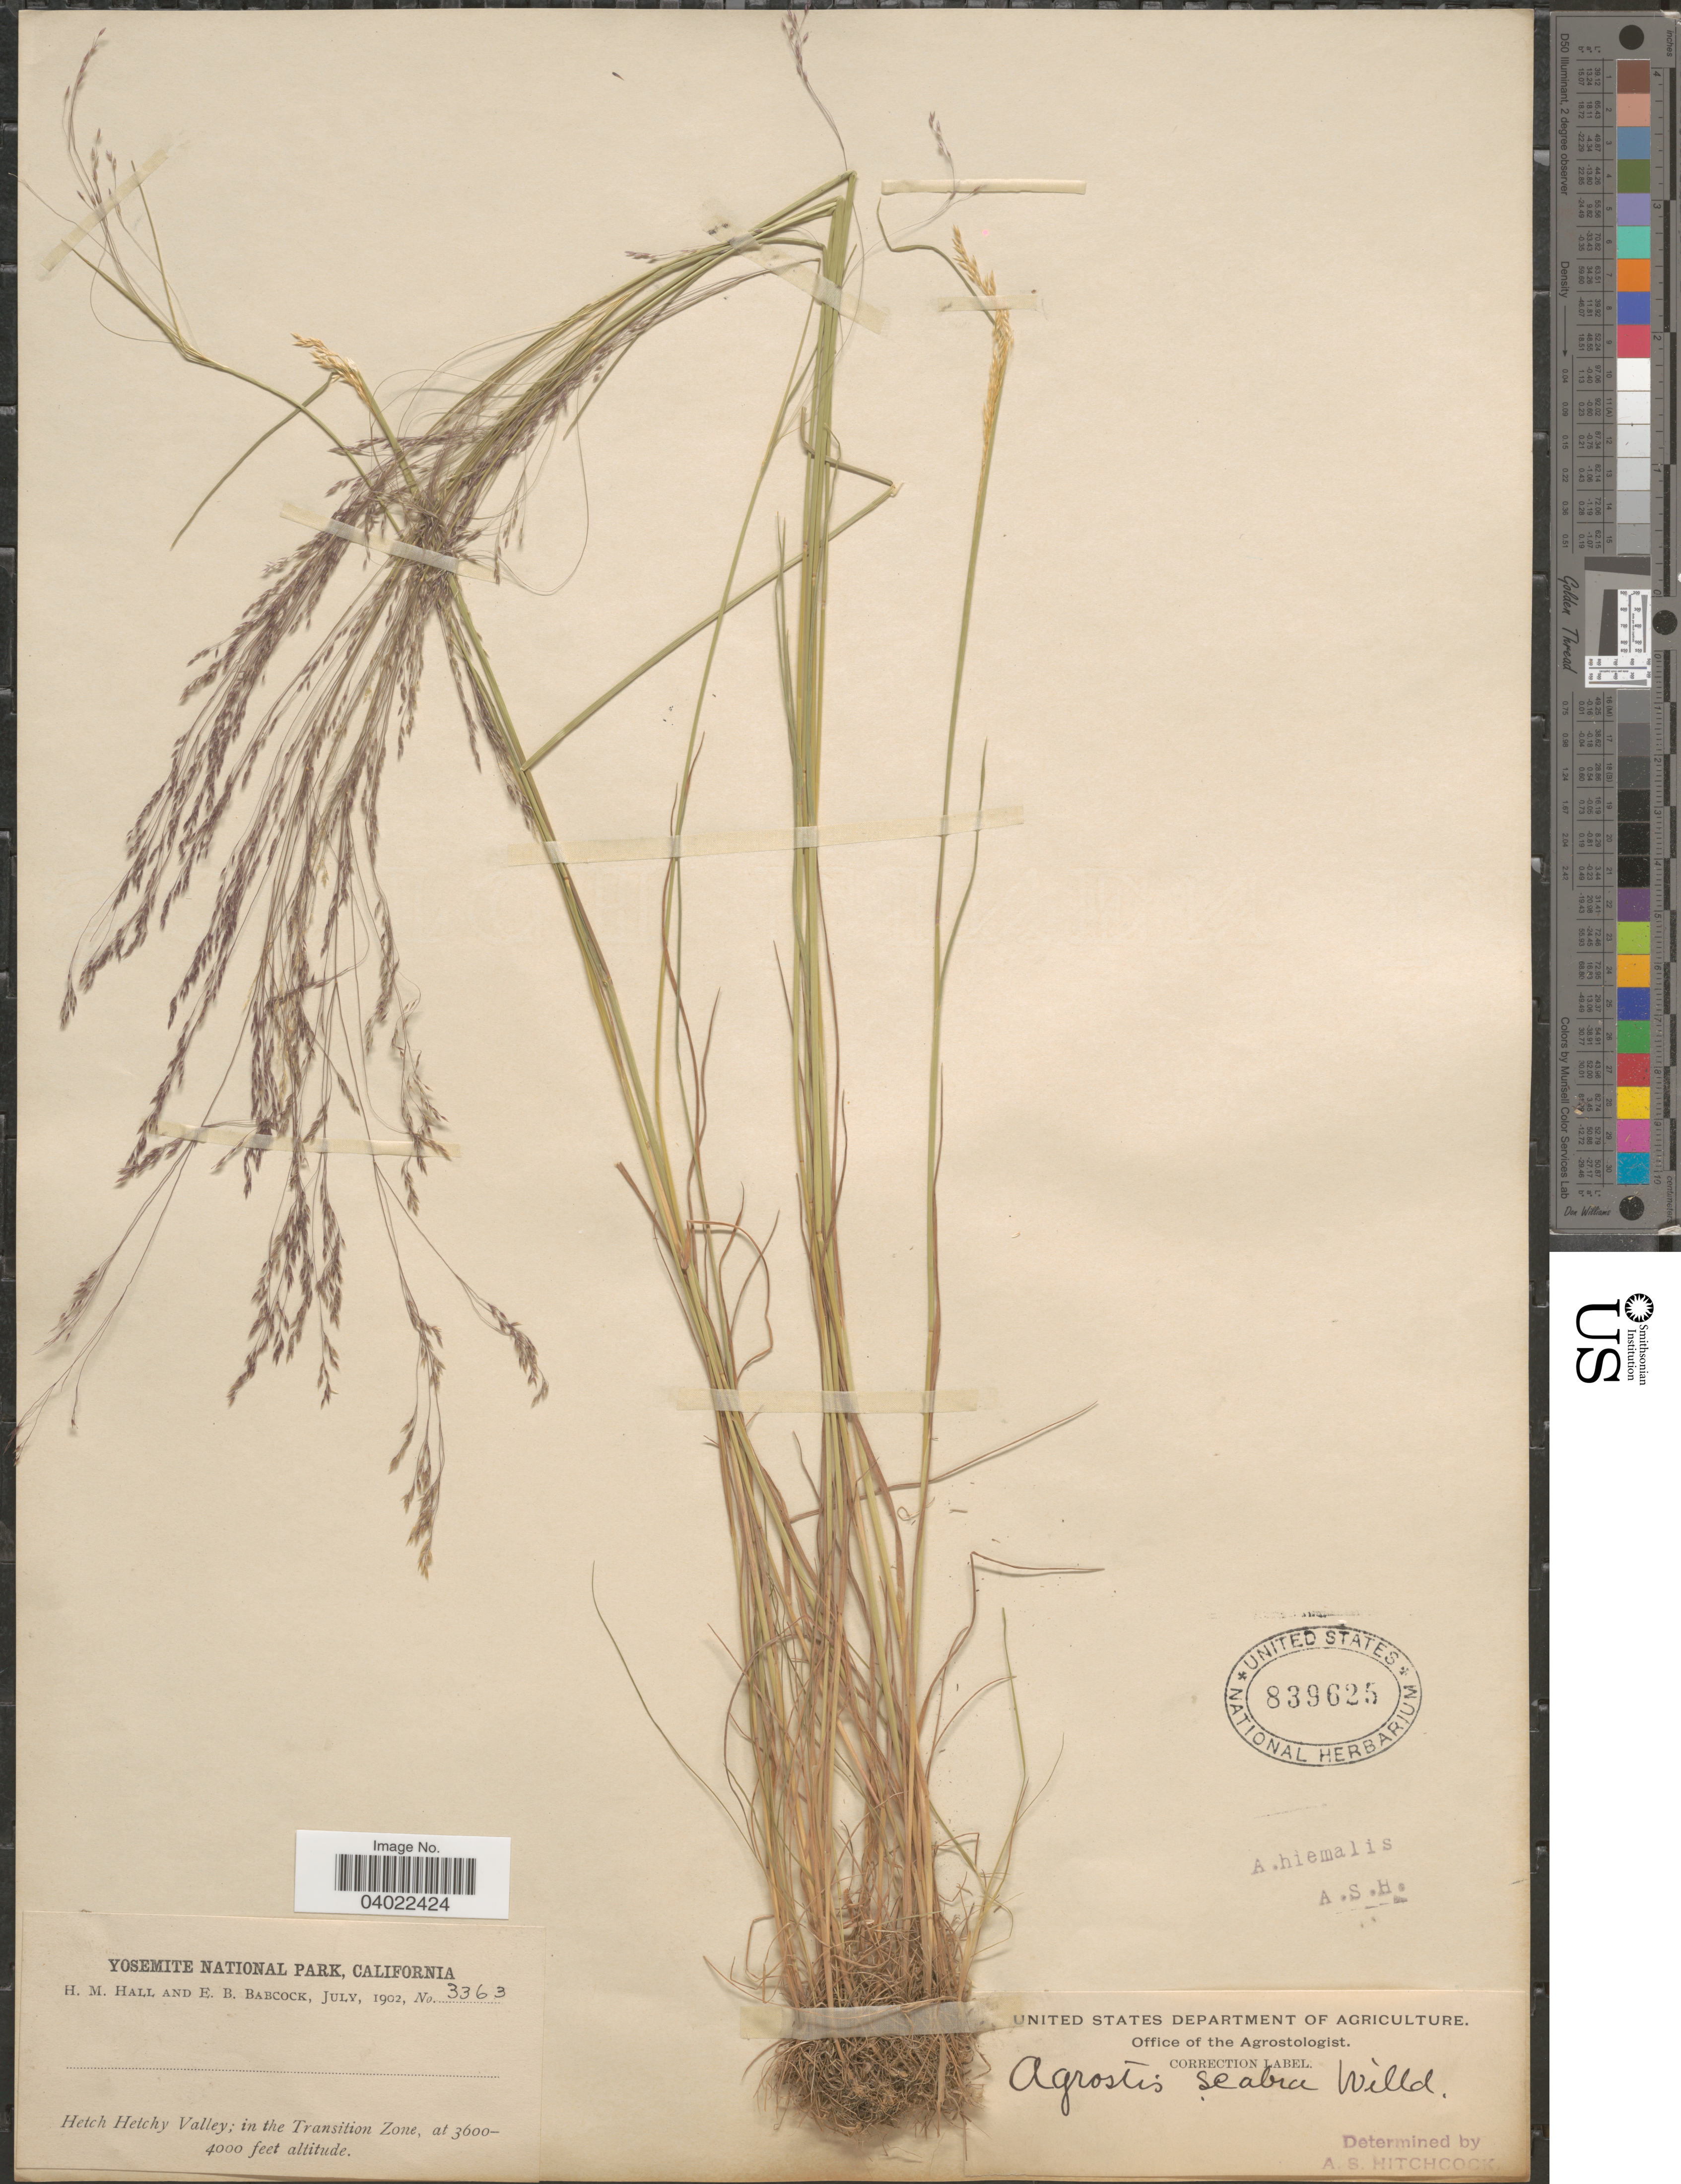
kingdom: Plantae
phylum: Tracheophyta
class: Liliopsida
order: Poales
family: Poaceae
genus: Agrostis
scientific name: Agrostis scabra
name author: Willd.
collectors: H. M. Hall & E. B. Babcock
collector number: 3363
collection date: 1902-07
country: United States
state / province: California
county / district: Mariposa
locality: Yosemite National Park. Hetch Hetchy Valley; in the Transition Zone.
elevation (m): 1097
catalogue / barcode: US 839625